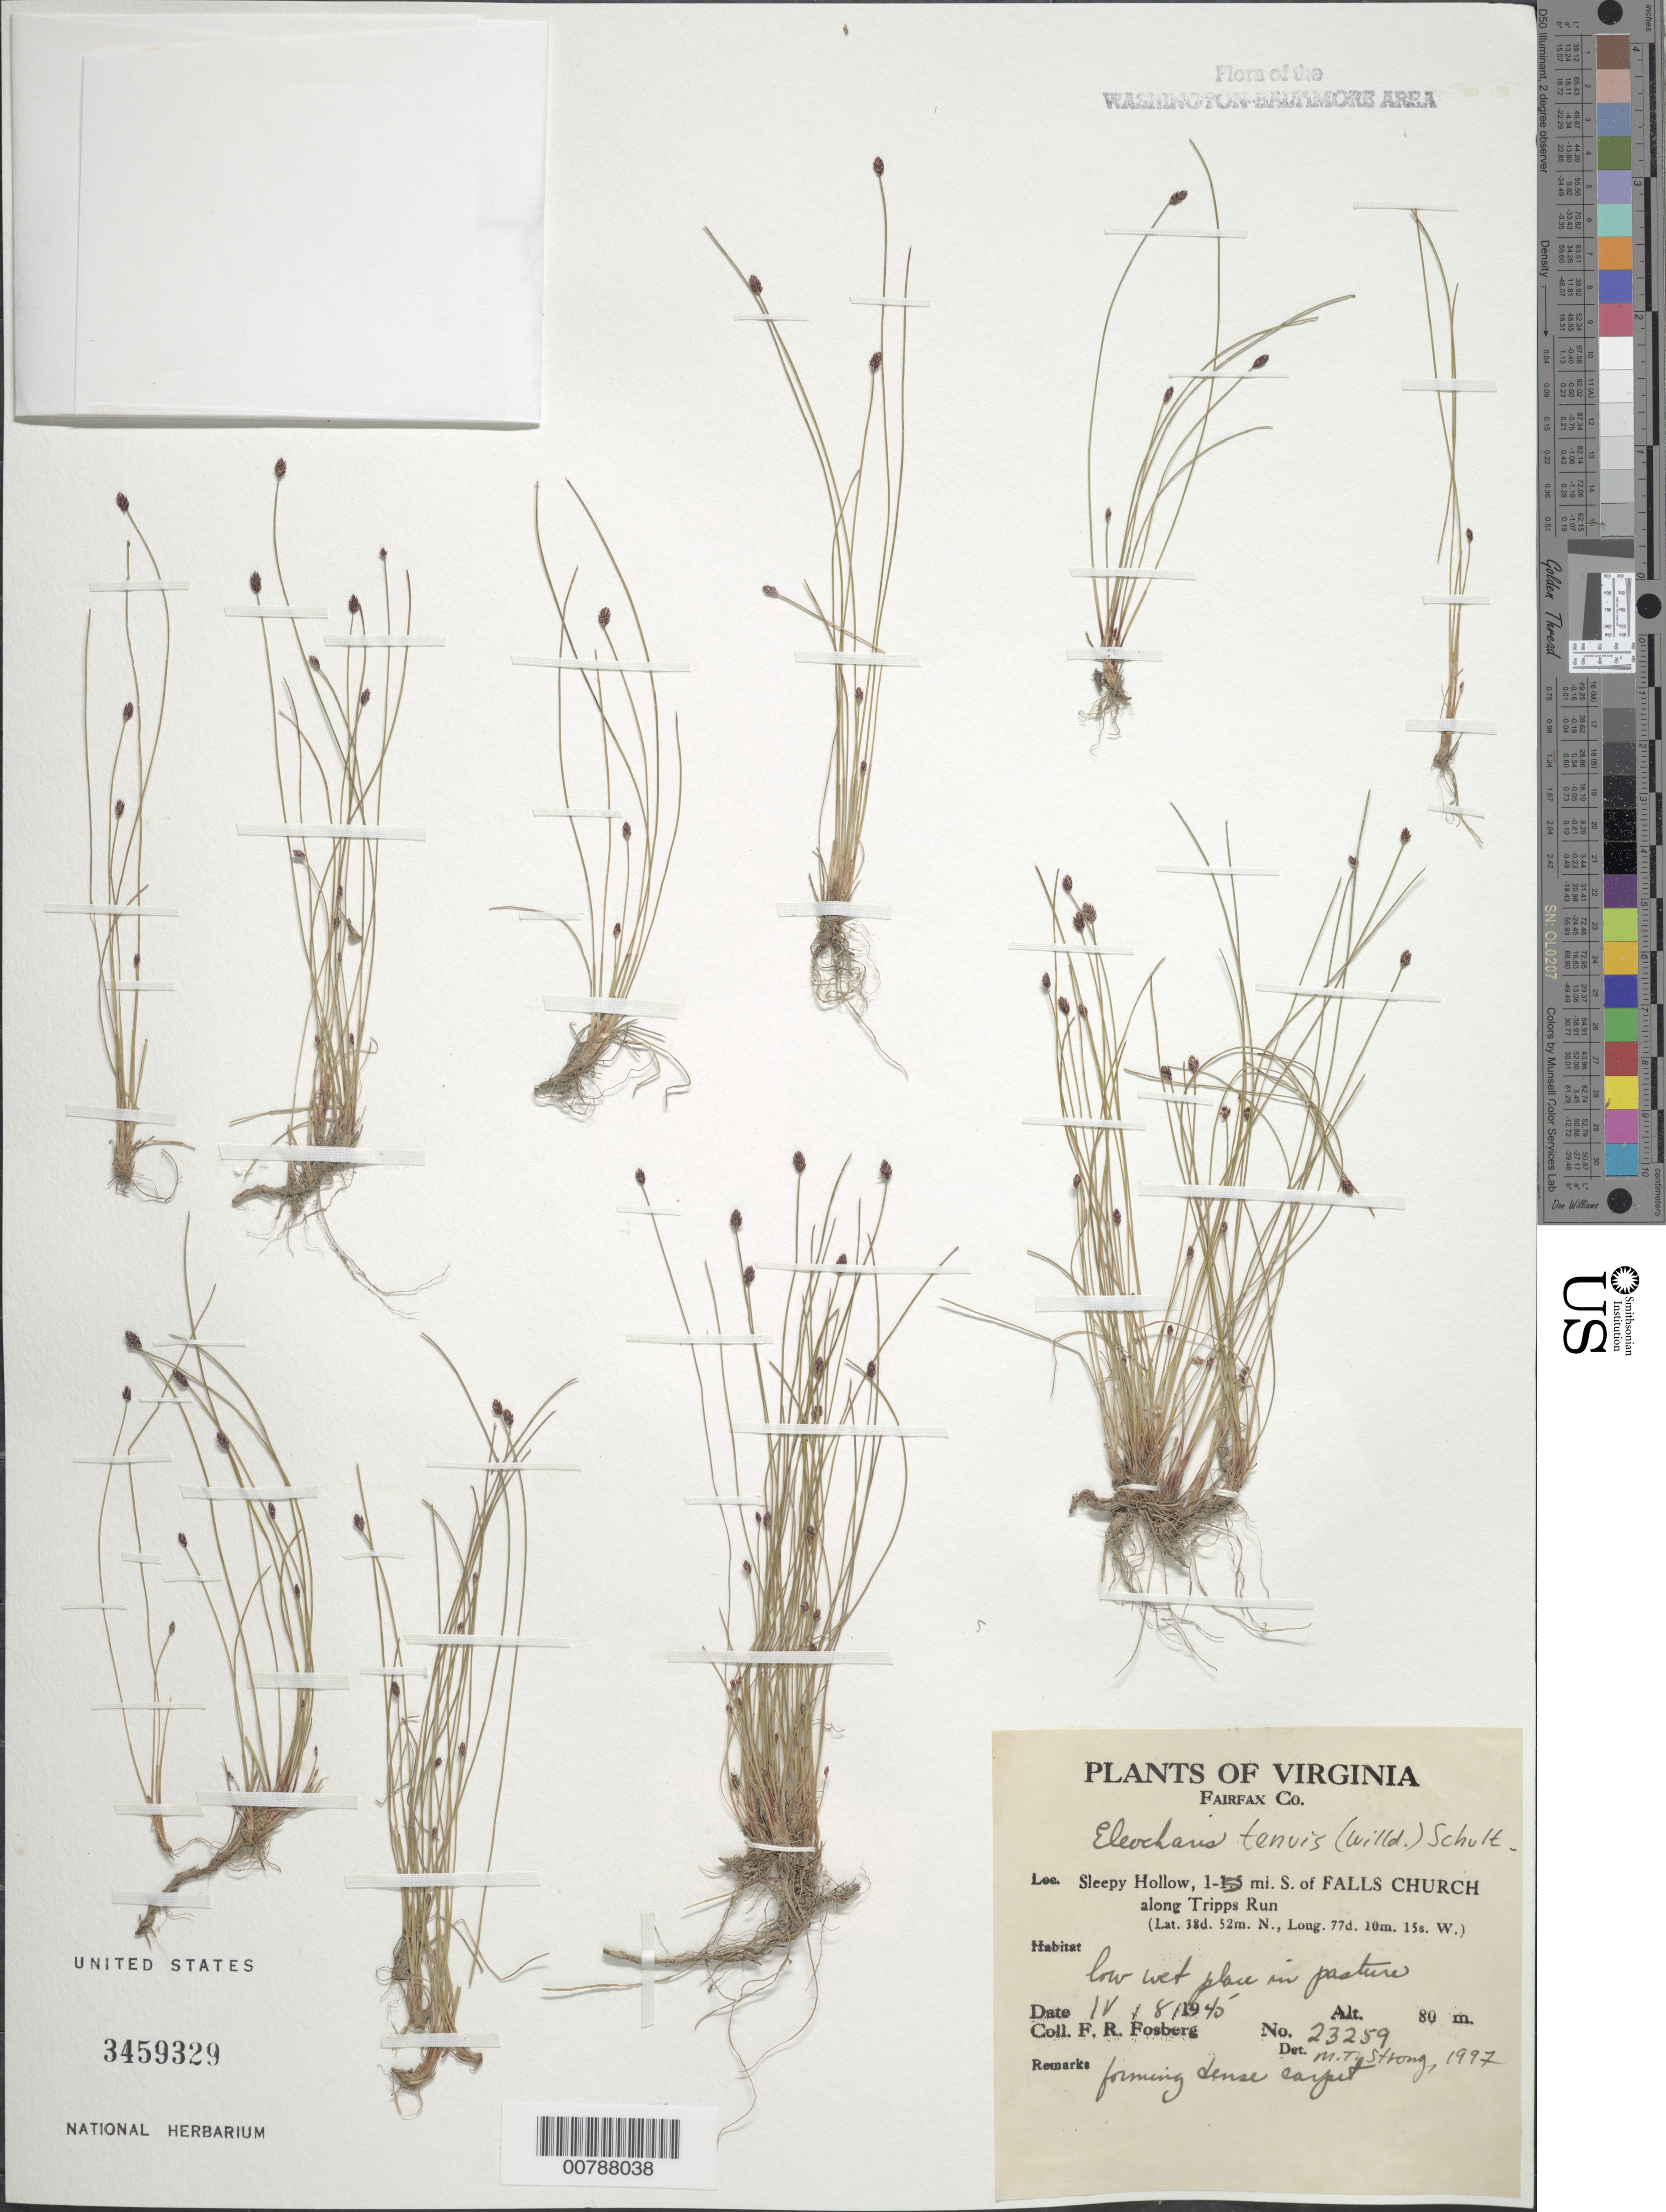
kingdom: Plantae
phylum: Tracheophyta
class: Liliopsida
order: Poales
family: Cyperaceae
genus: Eleocharis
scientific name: Eleocharis tenuis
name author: (Willd.) Schult.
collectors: F. R. Fosberg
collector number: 23259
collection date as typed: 08 Apr 1945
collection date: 1945-04-08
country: United States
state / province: Virginia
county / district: Fairfax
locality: Sleepy Hollow, S of Falls Church along Tripps Run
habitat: Low wet place in pasture.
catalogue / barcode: US 3459329